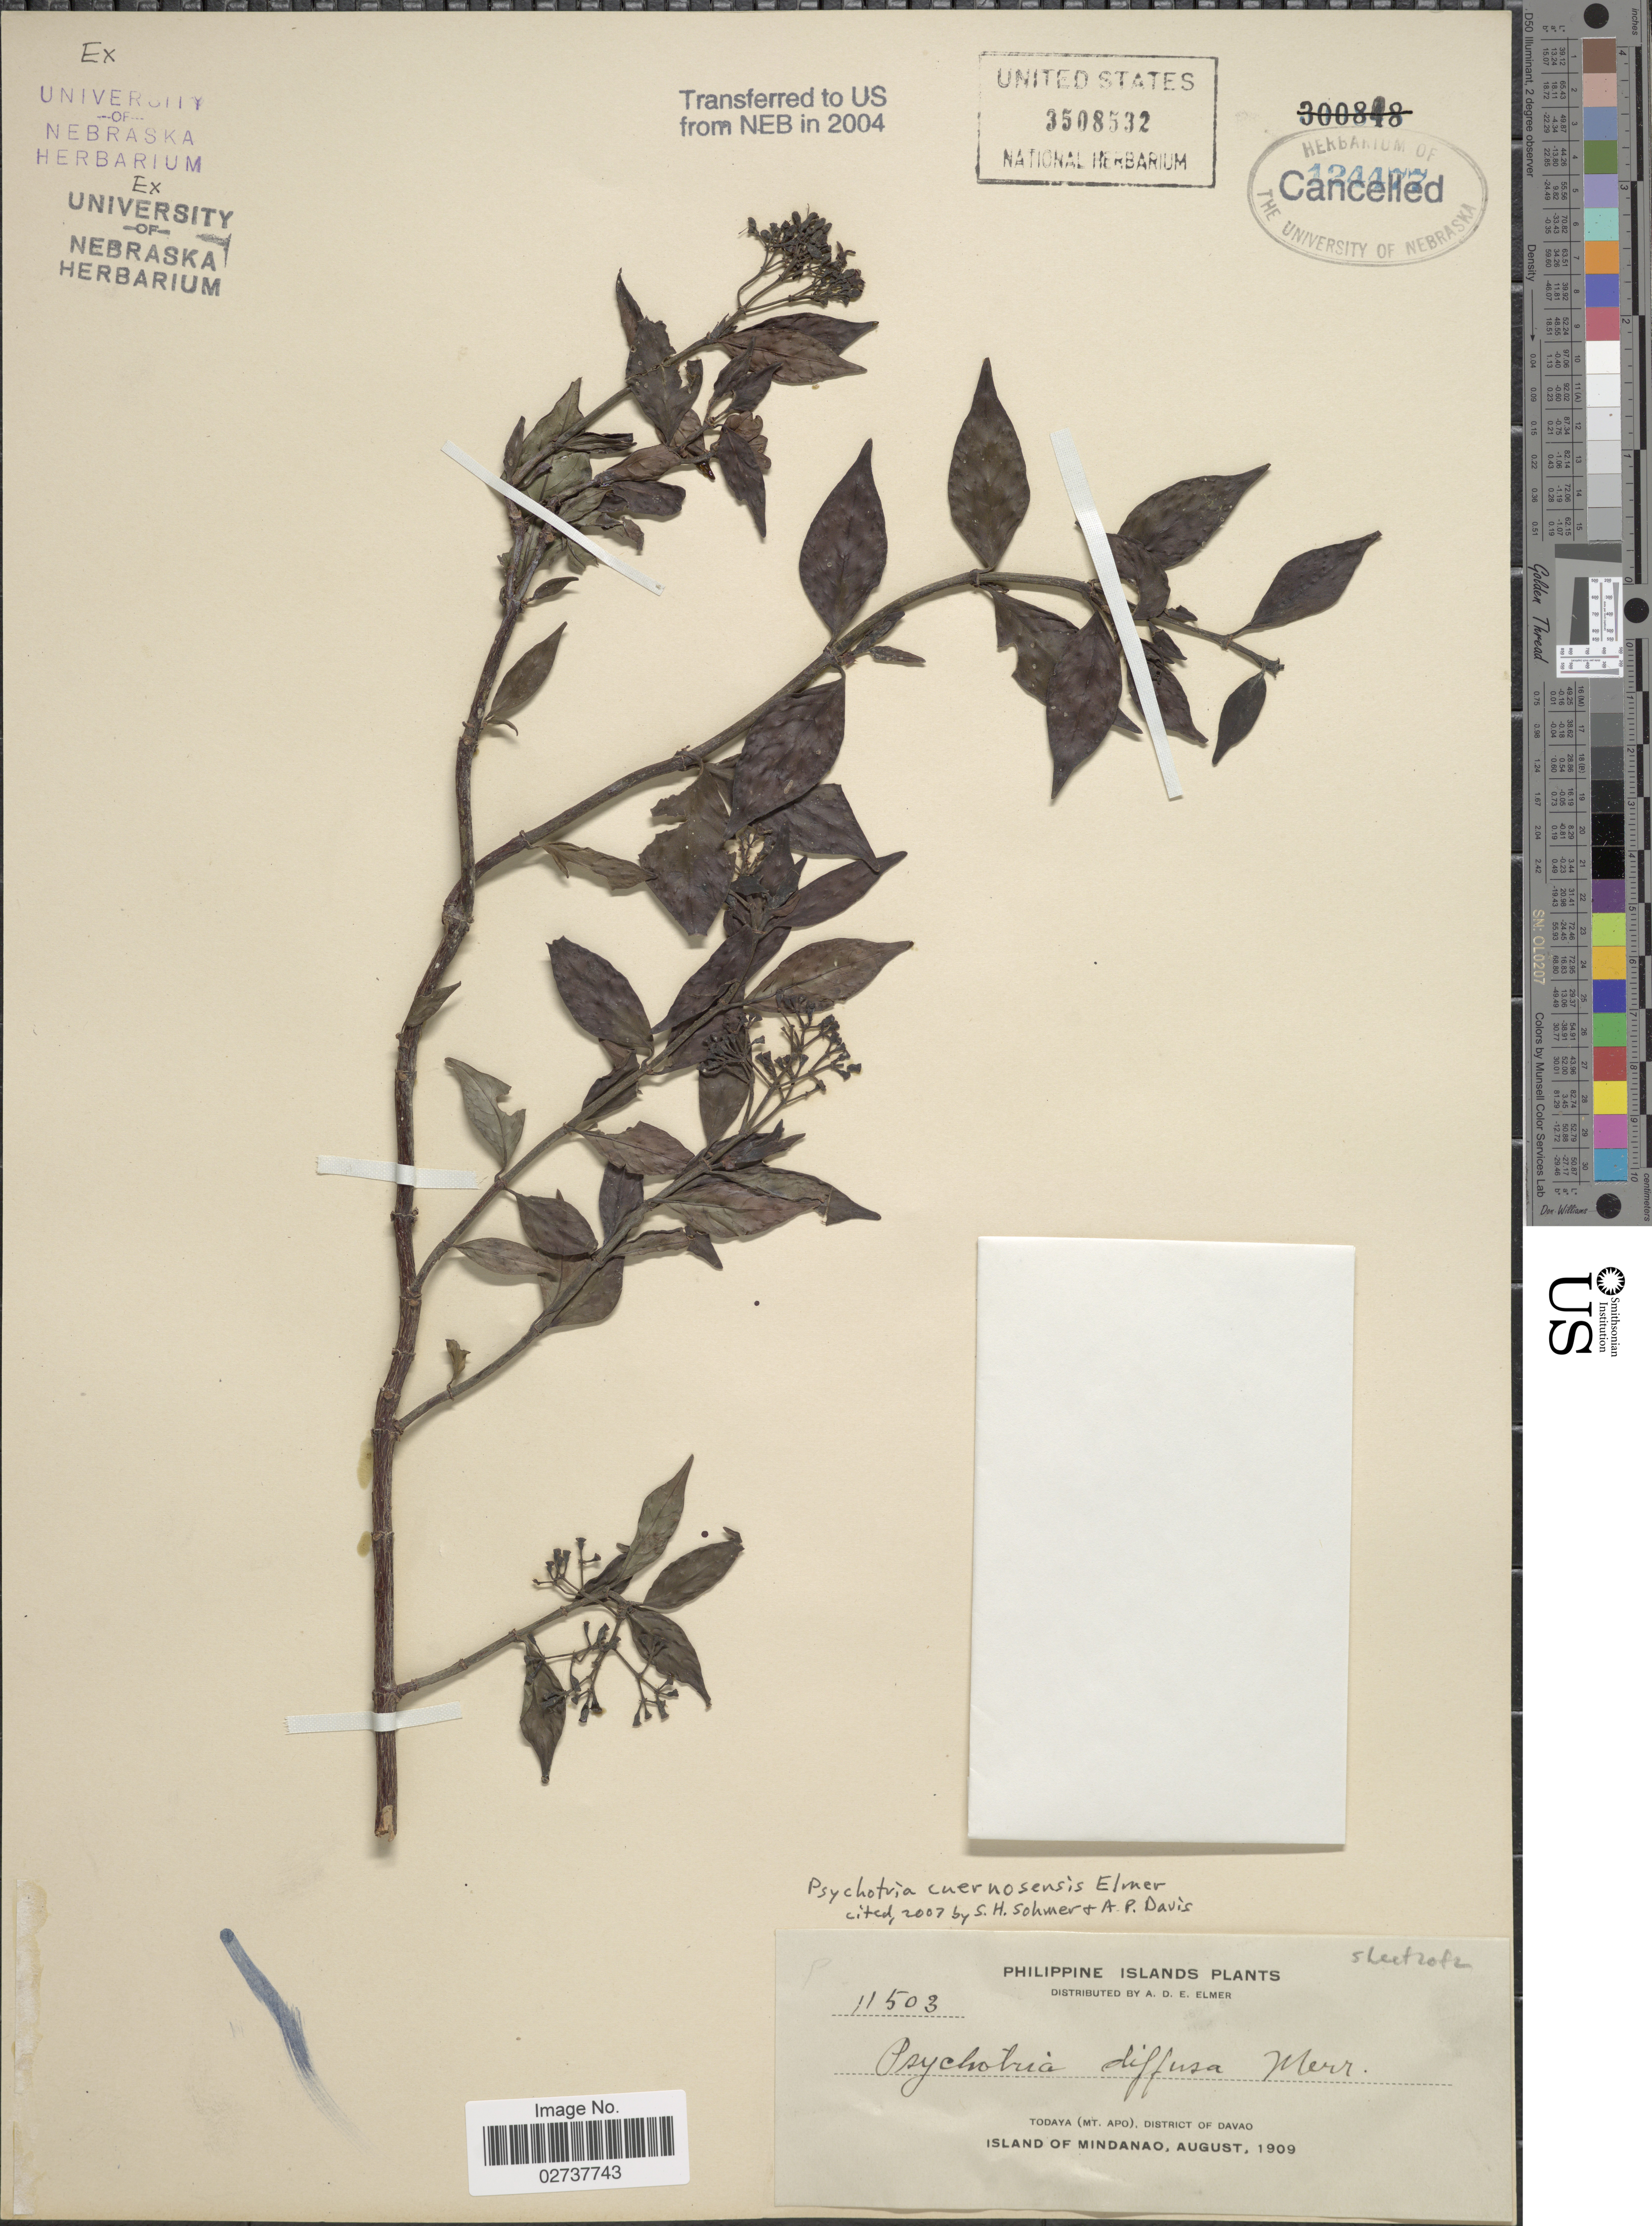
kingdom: Plantae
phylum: Tracheophyta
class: Magnoliopsida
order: Gentianales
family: Rubiaceae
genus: Psychotria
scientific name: Psychotria cuernosensis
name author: Elmer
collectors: A. D. E. Elmer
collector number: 11503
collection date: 1909-08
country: Philippines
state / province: Davao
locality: Todaya (Mt. Apo). Island of Mindanao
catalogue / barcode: US 3508532